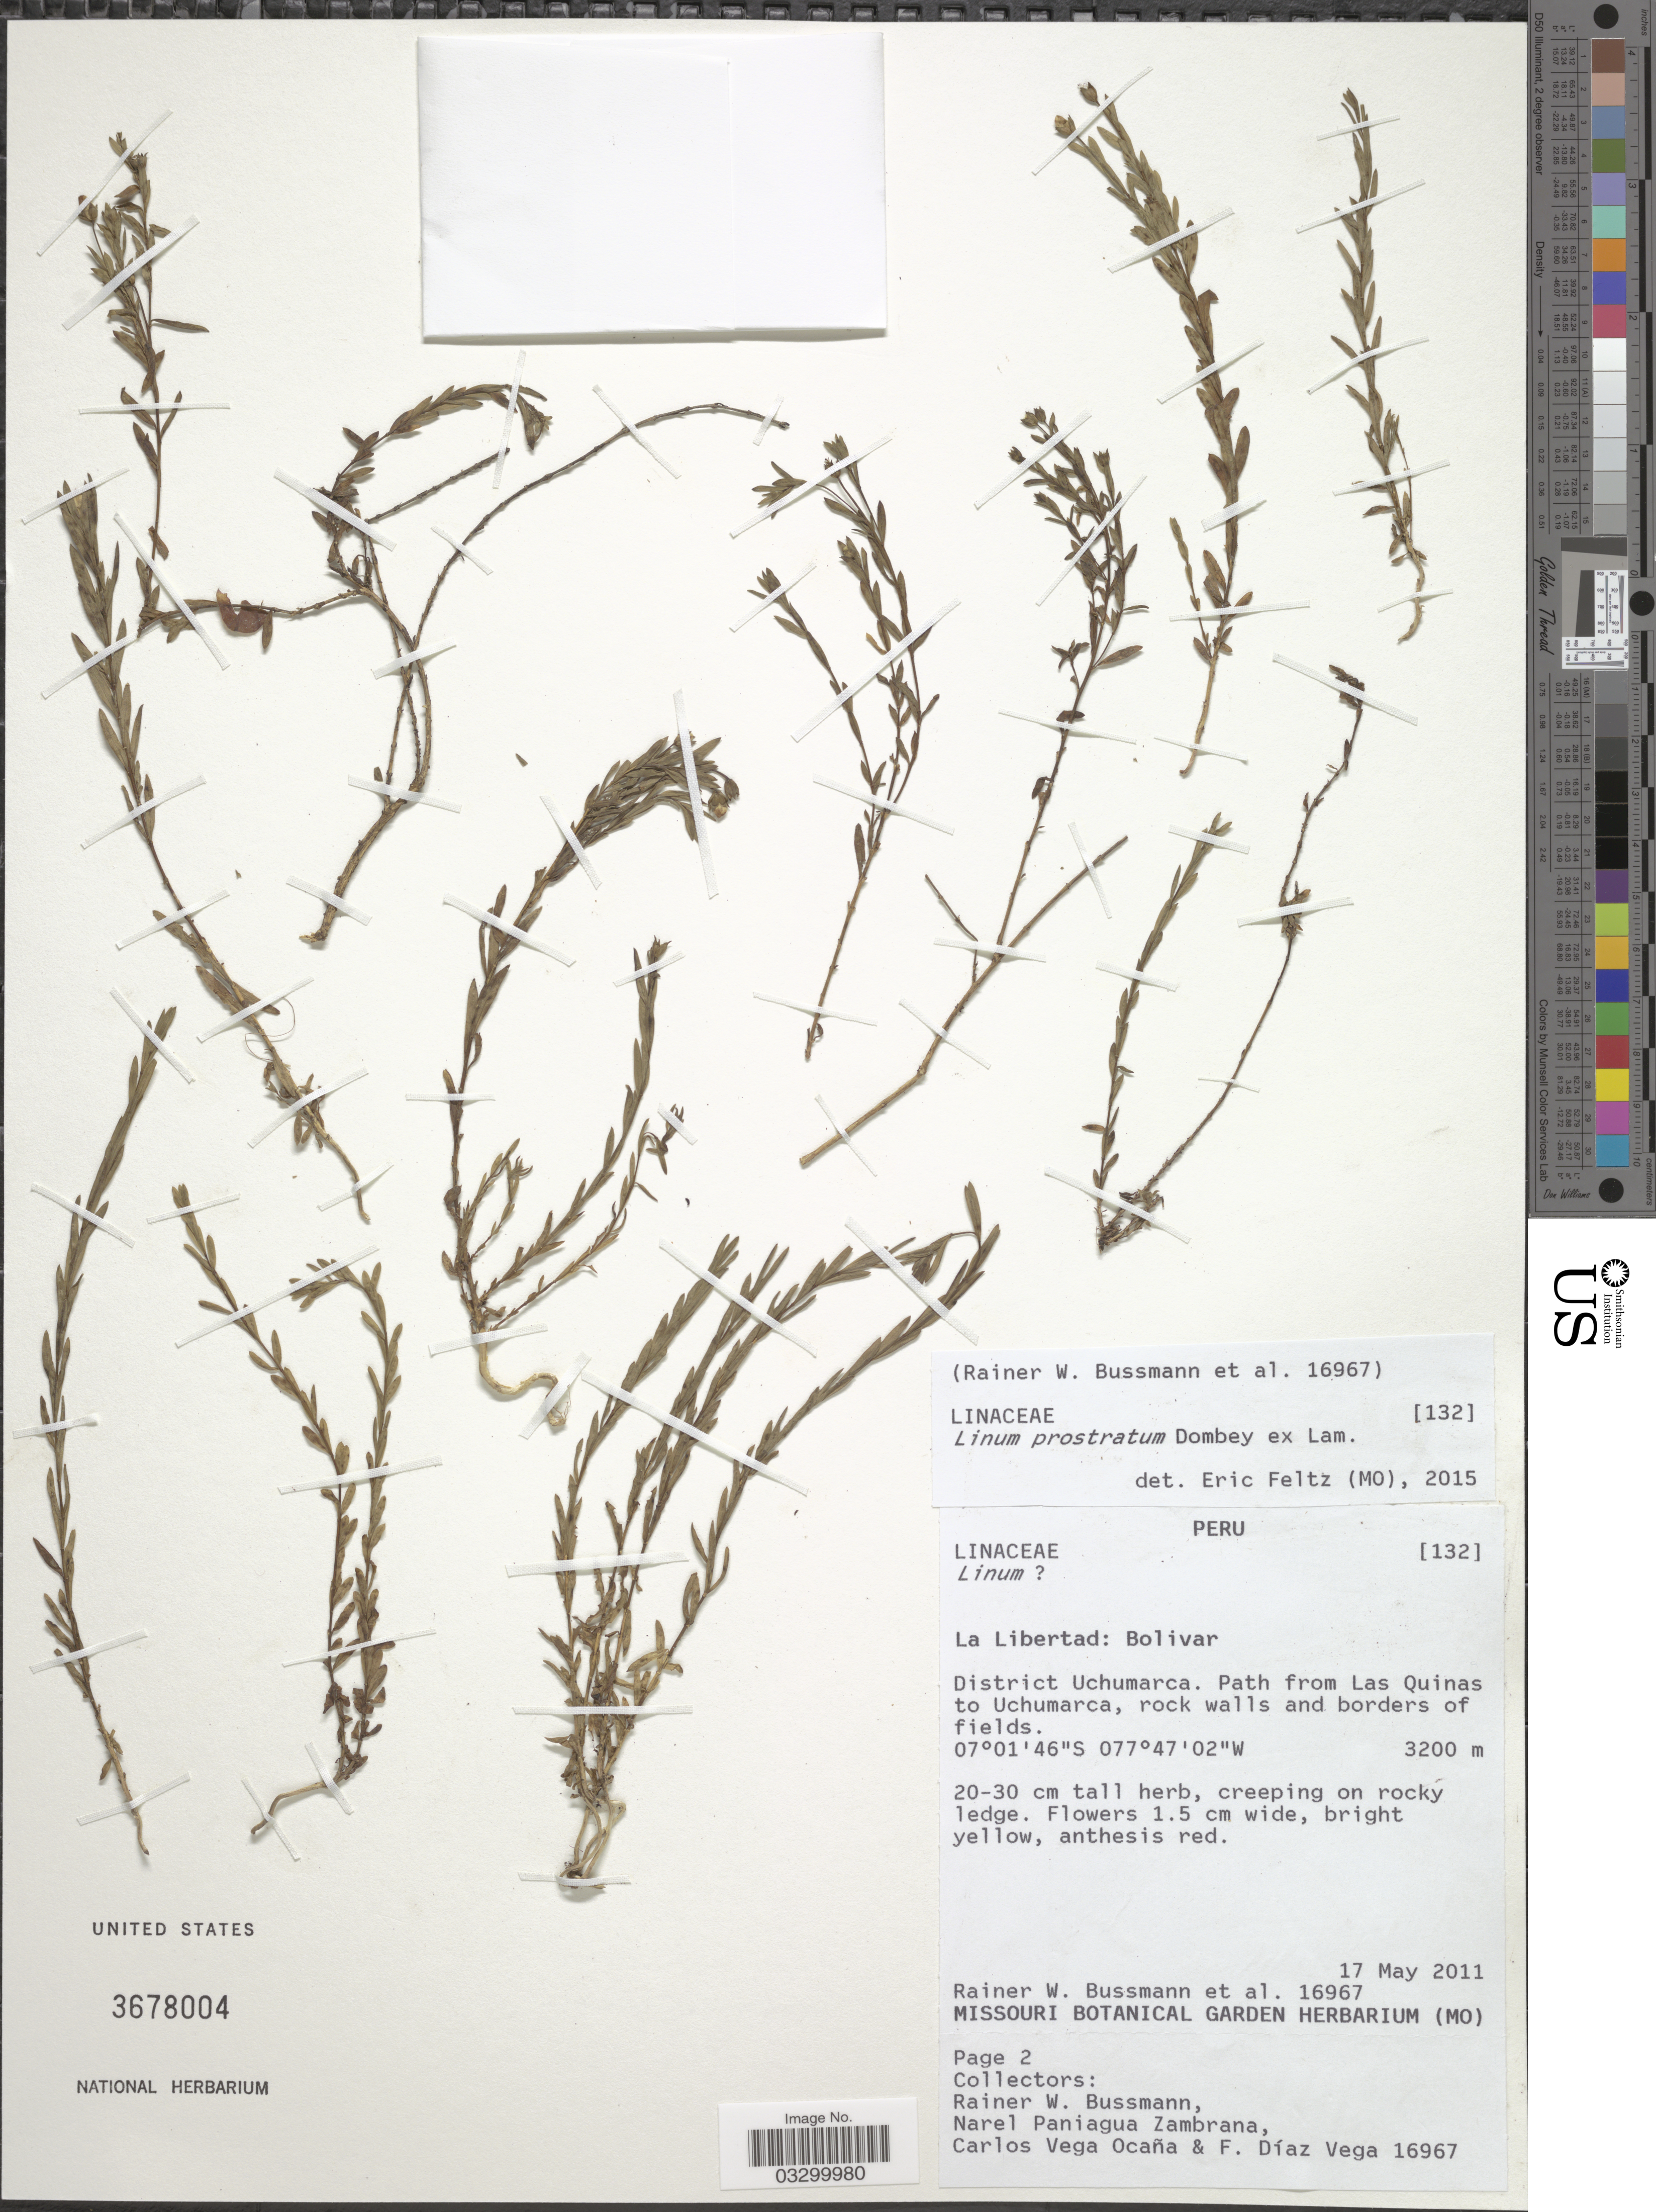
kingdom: Plantae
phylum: Tracheophyta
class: Magnoliopsida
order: Malpighiales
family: Linaceae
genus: Linum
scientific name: Linum prostratum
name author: Dombey ex Lam.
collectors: R. W. Bussmann, N. Zambrana, C. Ocaña & F. Vega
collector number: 16967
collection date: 2011-05-17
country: Peru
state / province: La Libertad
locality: La Libertad: Bolivar. District Uchumarca. Path from Las Quinas to Uchumarca, rock walls and borders of fields.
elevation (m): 3200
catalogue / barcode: US 3678004